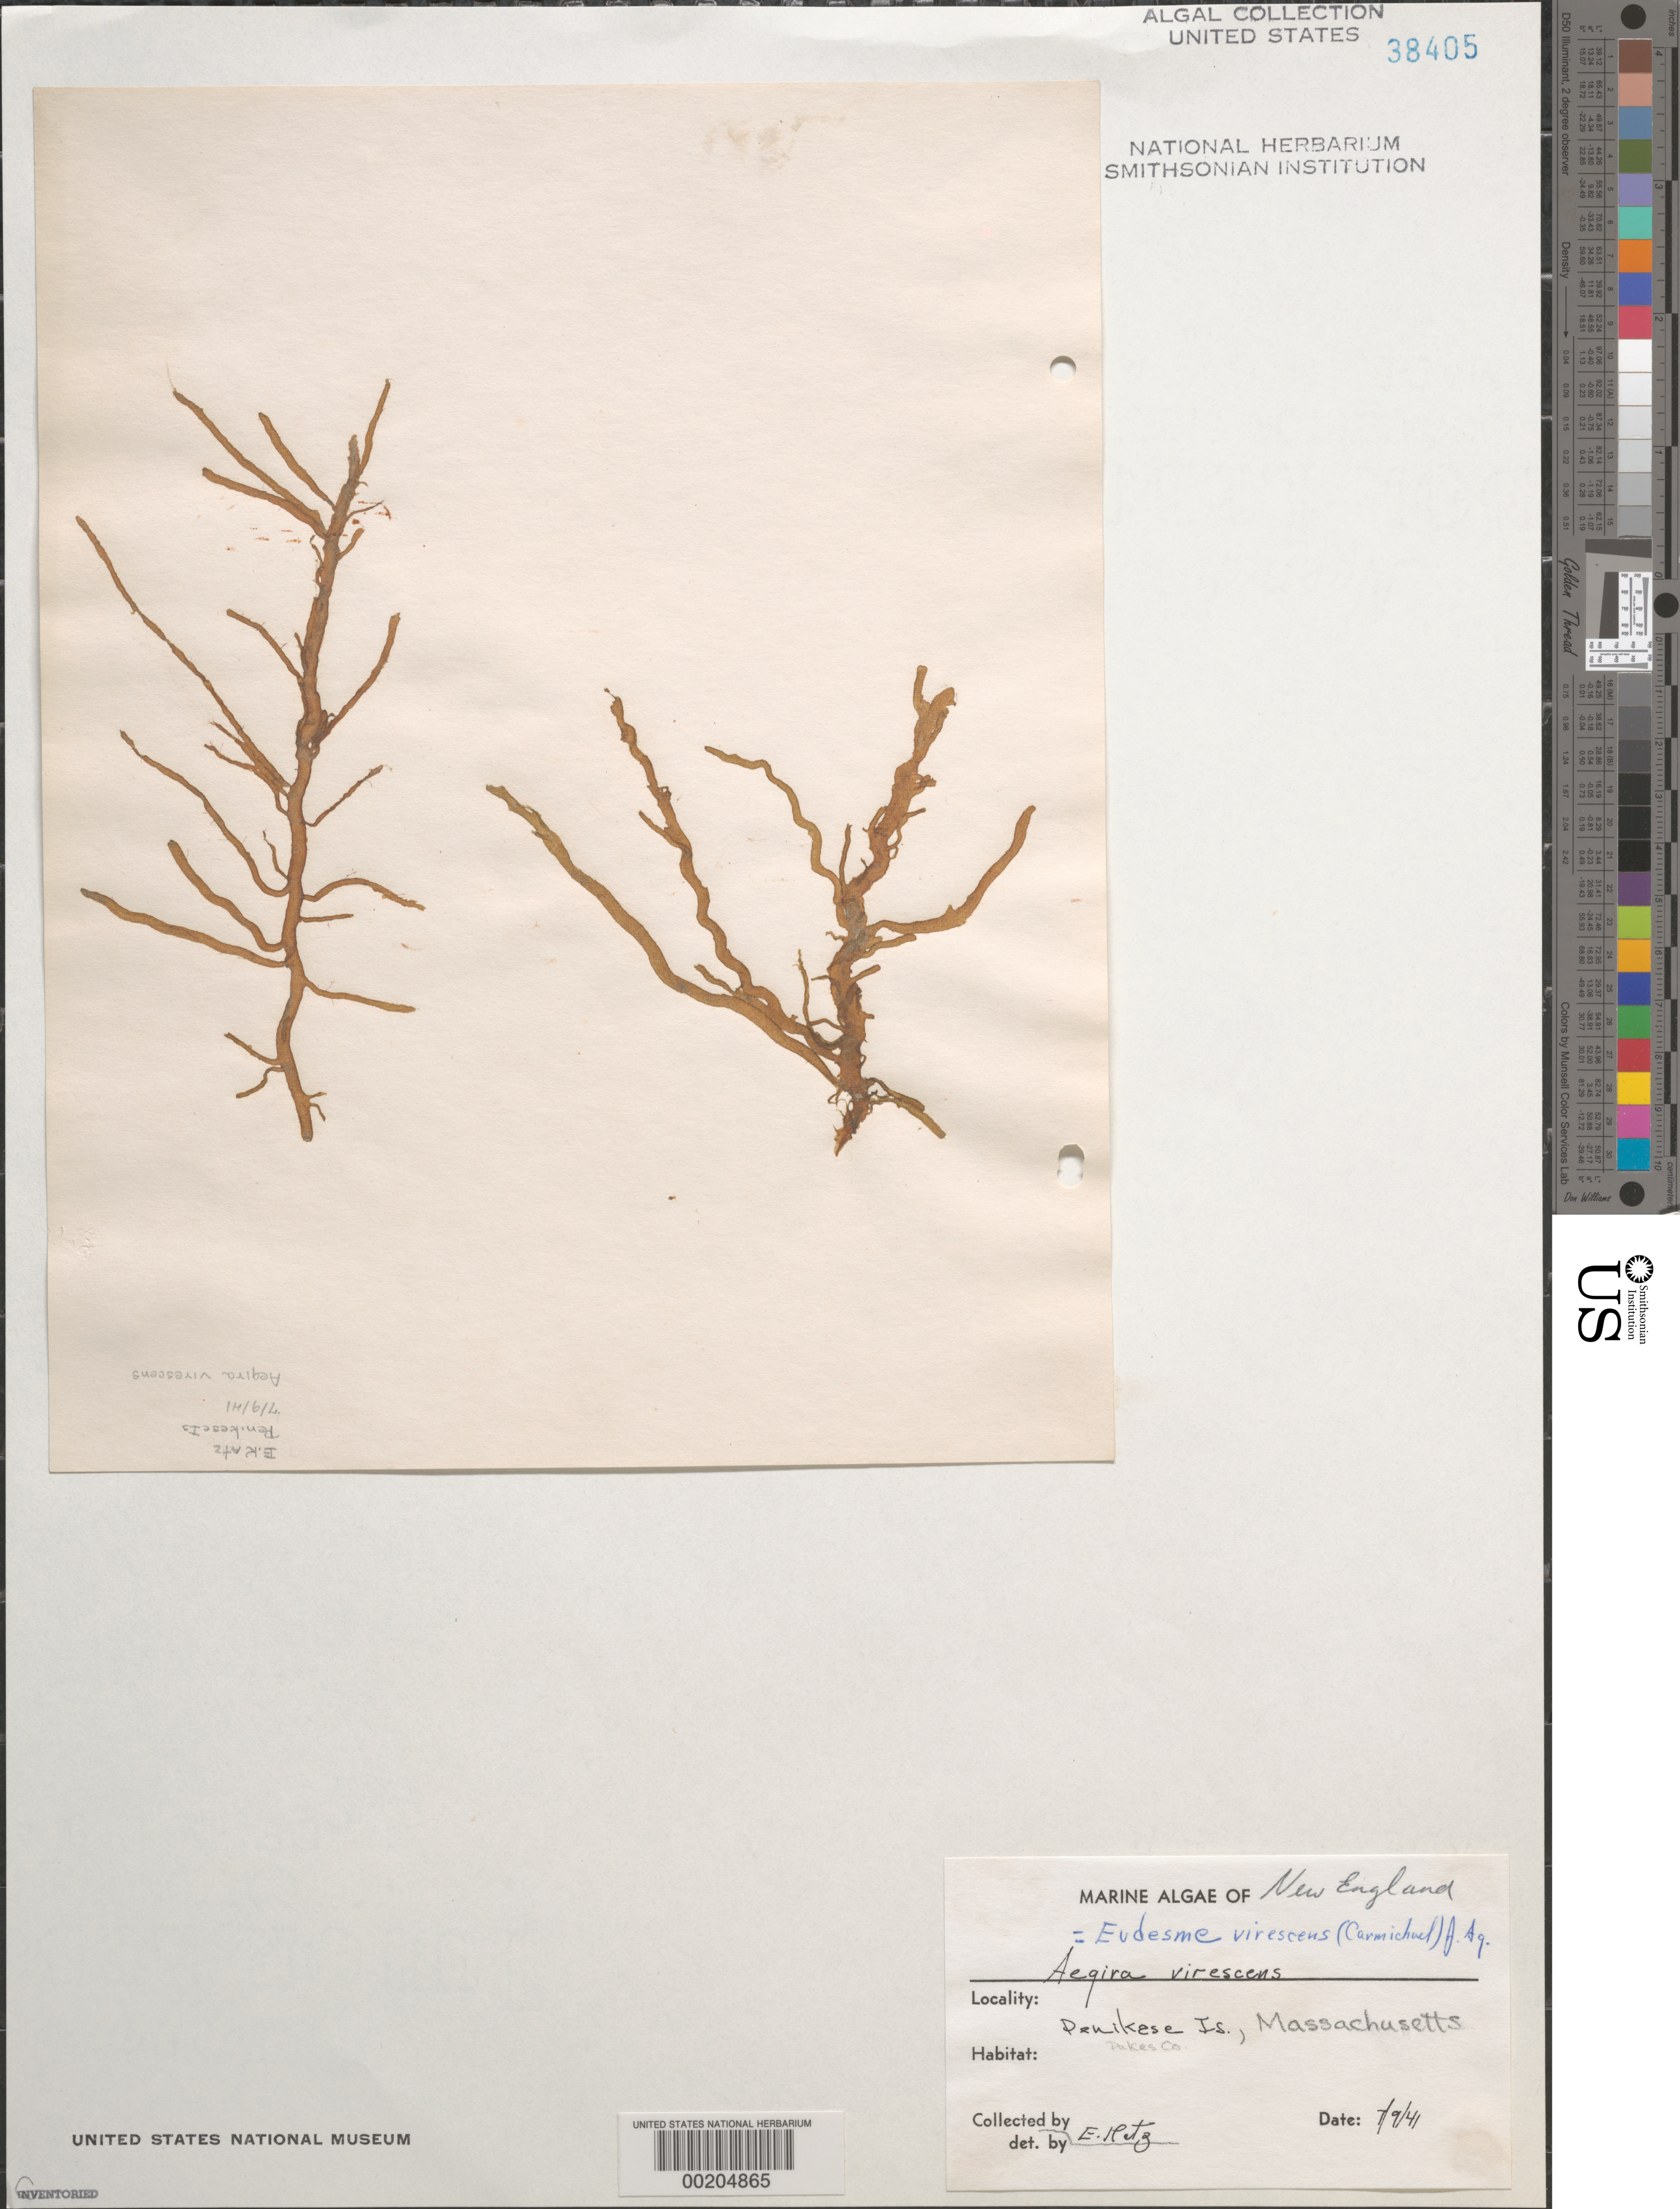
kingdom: Chromista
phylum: Ochrophyta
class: Phaeophyceae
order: Ectocarpales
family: Chordariaceae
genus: Eudesme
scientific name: Eudesme virescens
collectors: E. Katz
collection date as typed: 09 Jul 1941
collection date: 1941-07-09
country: United States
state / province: Massachusetts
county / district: Dukes County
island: Penikese Island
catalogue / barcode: US 38405